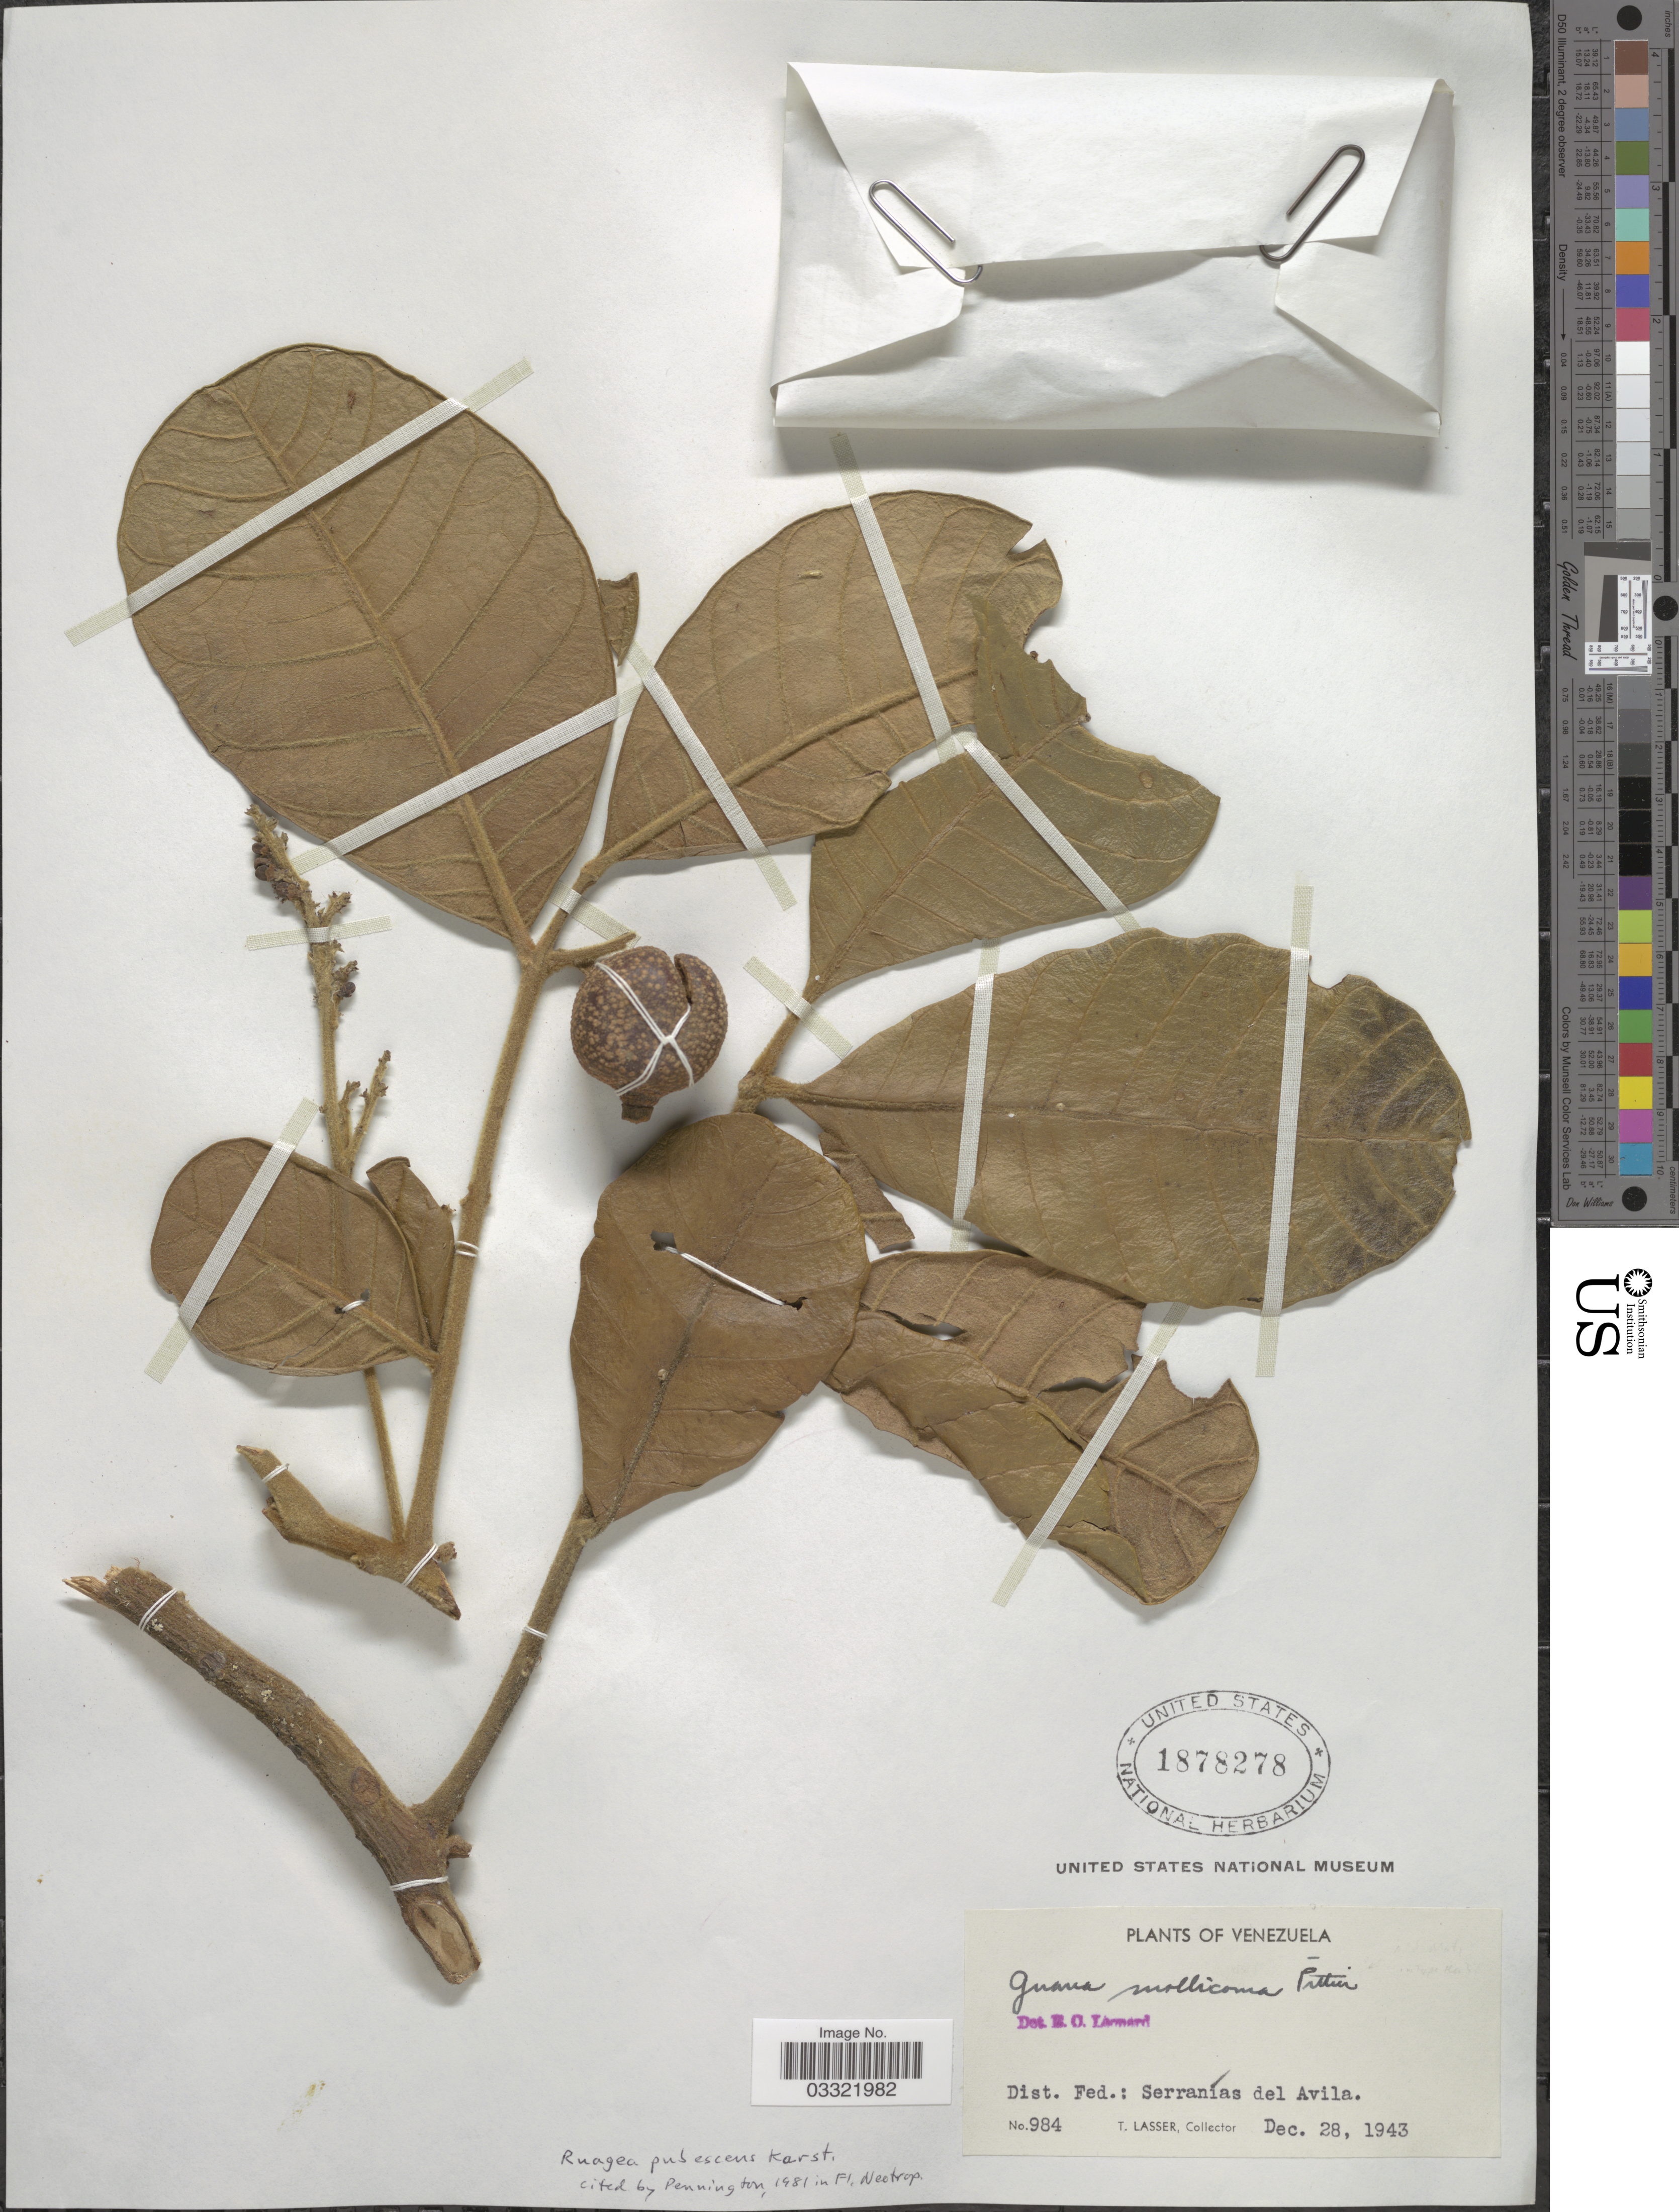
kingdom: Plantae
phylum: Tracheophyta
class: Magnoliopsida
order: Sapindales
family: Meliaceae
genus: Ruagea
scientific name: Ruagea pubescens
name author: H. Karst.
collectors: T. Lasser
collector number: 984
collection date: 1943-12-28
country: Venezuela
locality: Dist. Fed.: Serranías del Avila.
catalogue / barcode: US 1878278